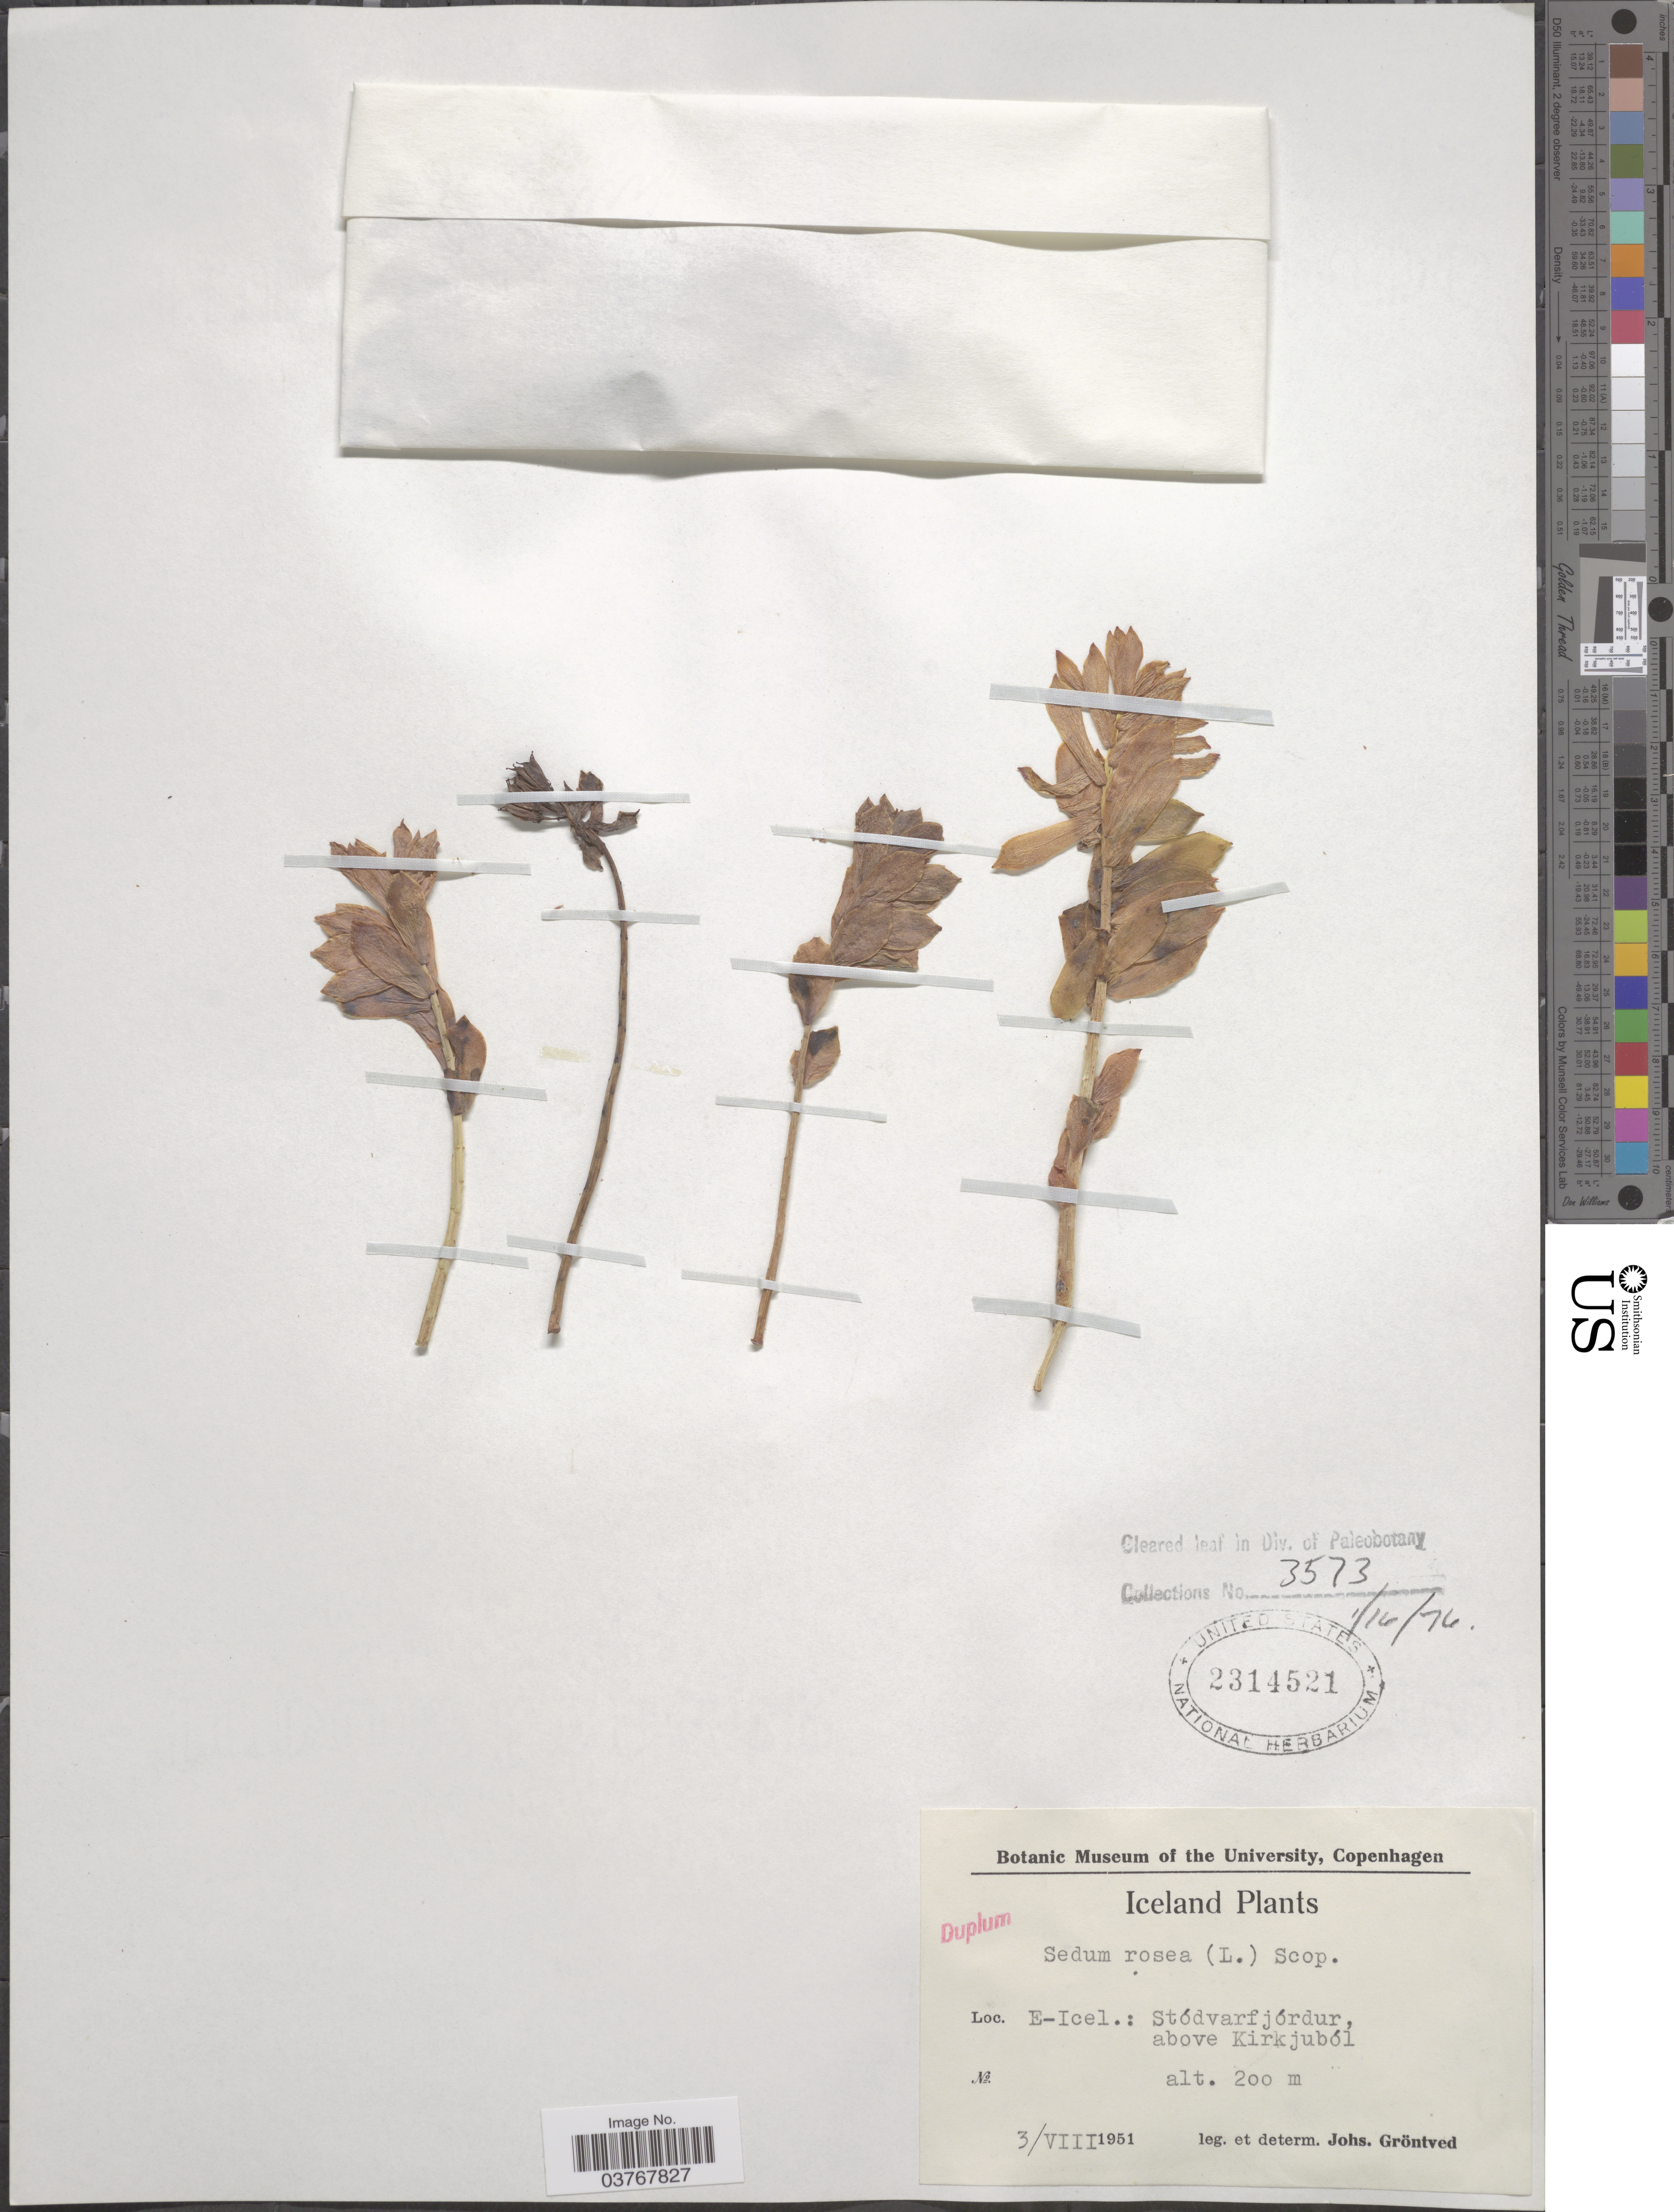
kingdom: Plantae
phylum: Tracheophyta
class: Magnoliopsida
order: Saxifragales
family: Crassulaceae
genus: Rhodiola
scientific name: Rhodiola rosea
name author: L.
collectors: J. Gröntved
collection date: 1951-08-03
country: Iceland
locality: E-Icel.: Stódvarfjórdur, above Kirkjuból.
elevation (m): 200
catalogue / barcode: US 2314521